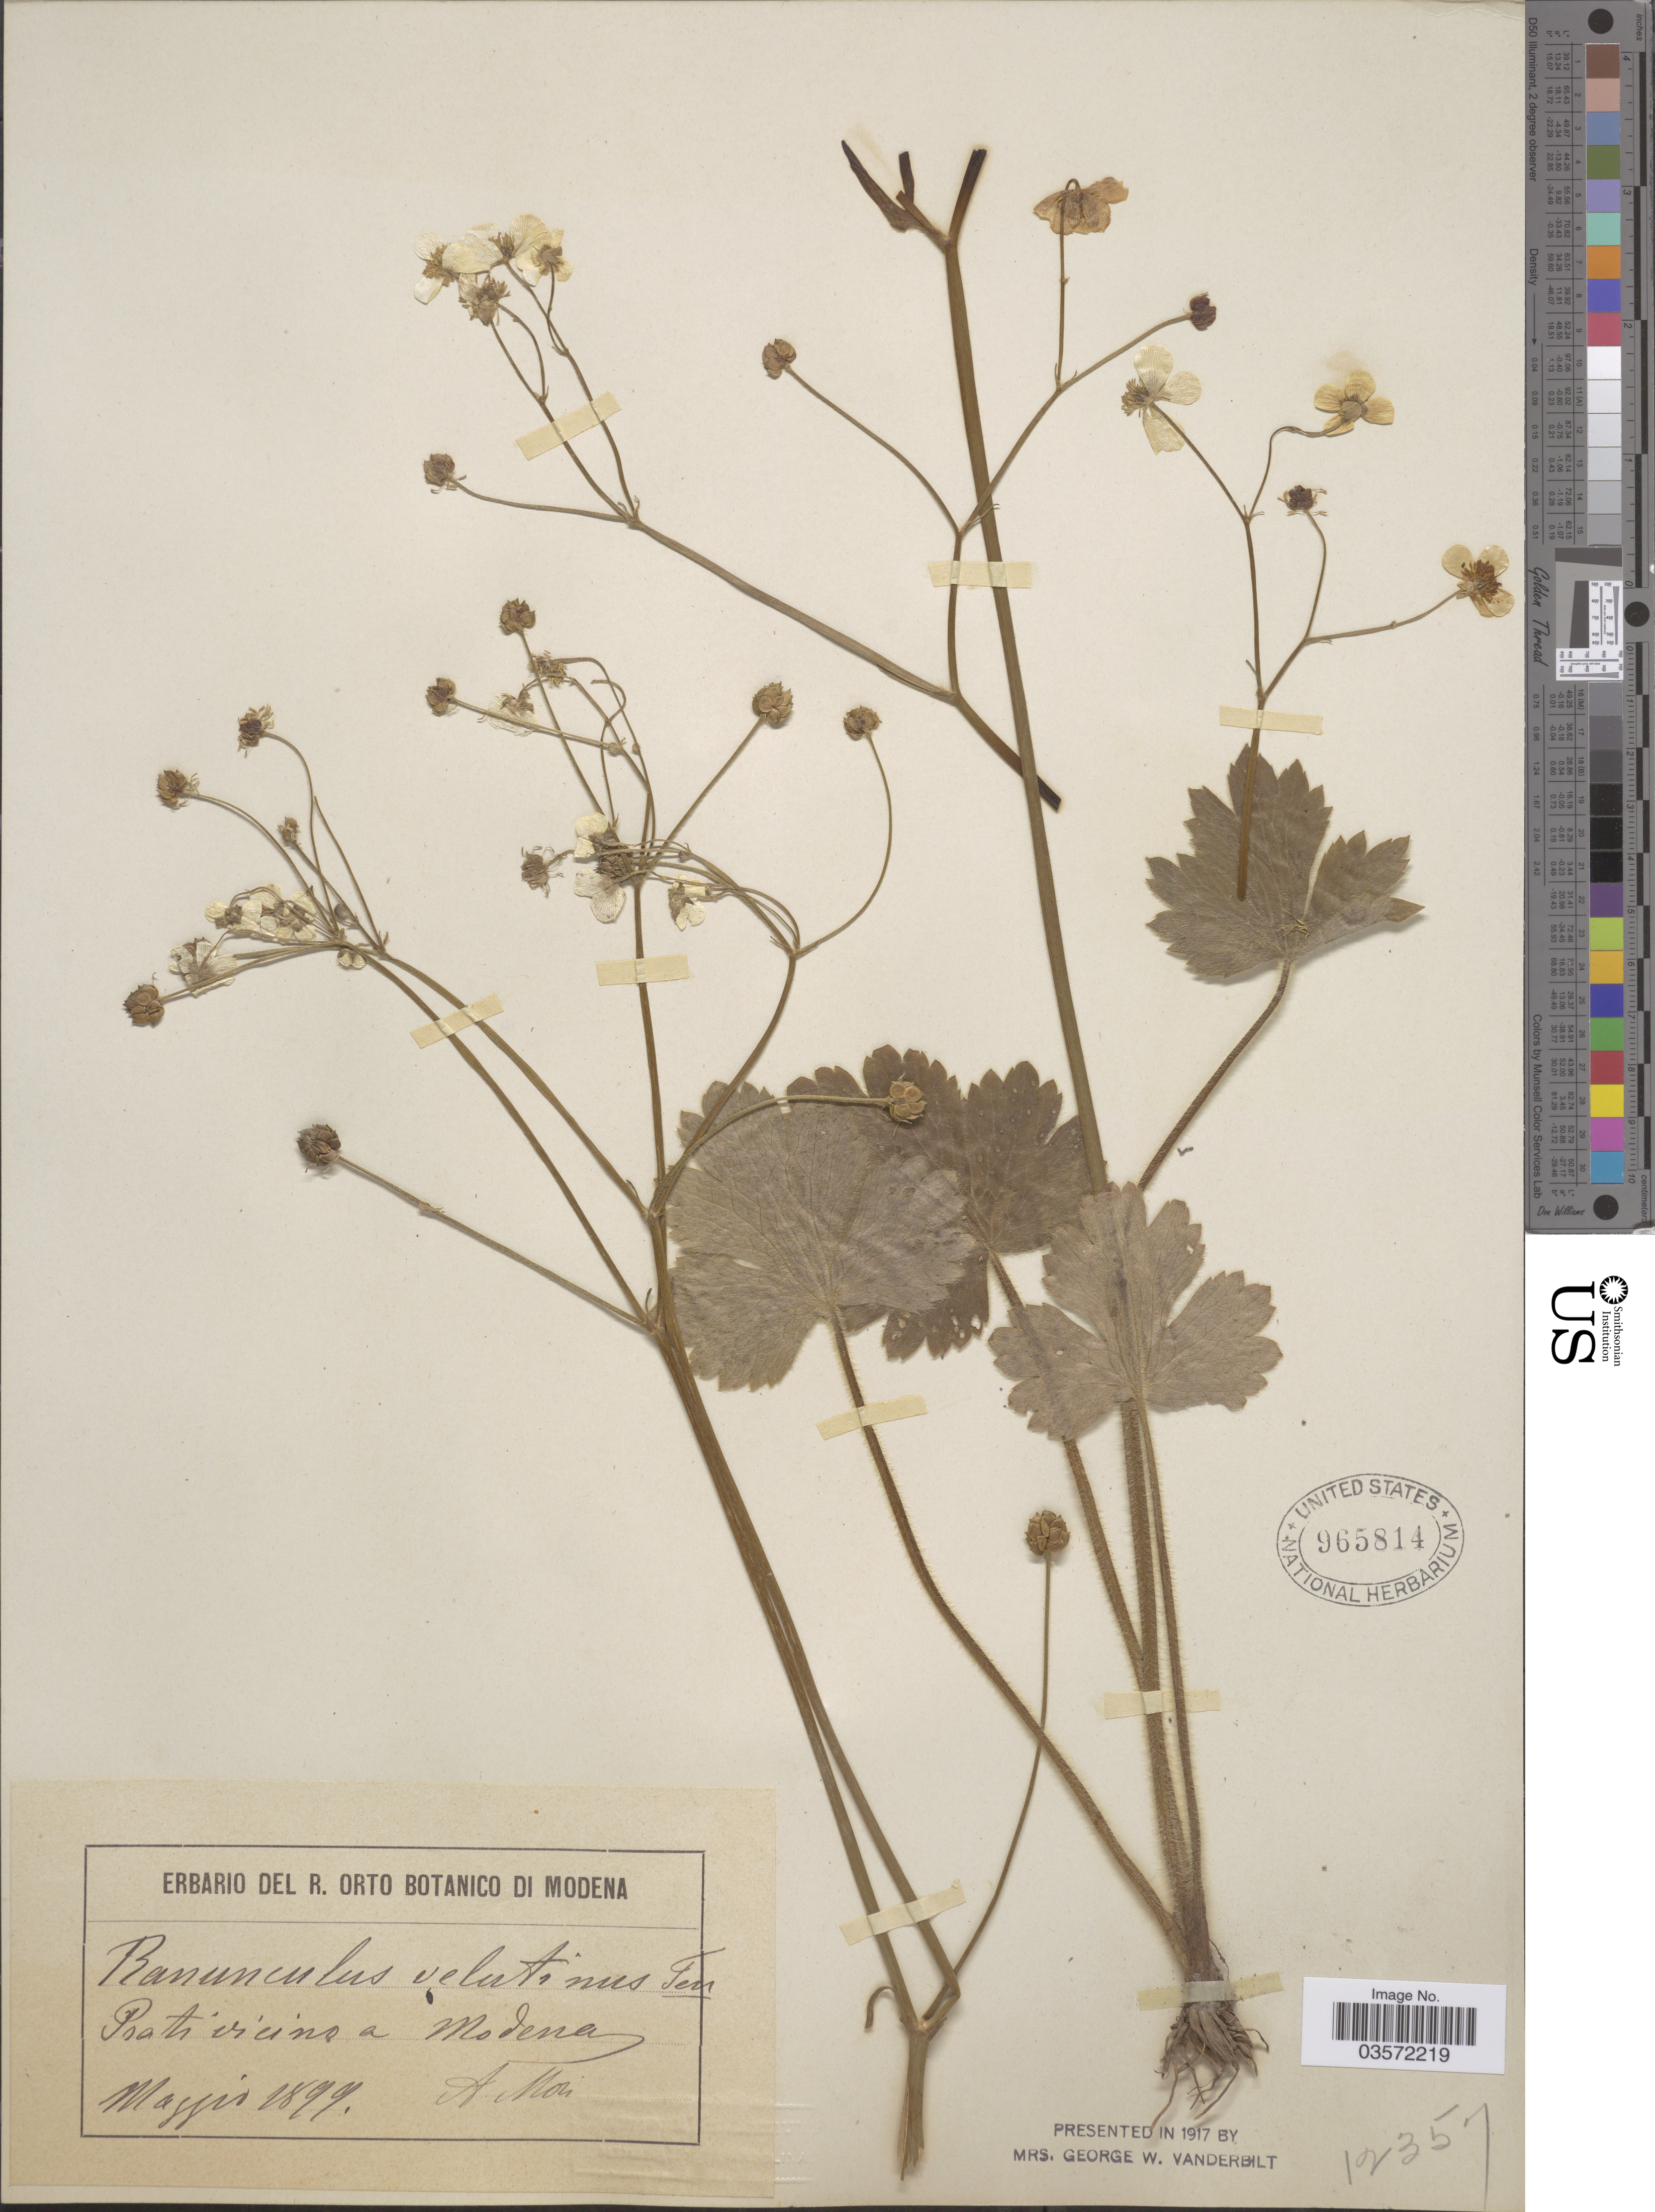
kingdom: Plantae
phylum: Tracheophyta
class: Magnoliopsida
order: Ranunculales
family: Ranunculaceae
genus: Ranunculus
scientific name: Ranunculus velutinus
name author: Ten.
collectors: A. Mori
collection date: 1899-05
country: Italy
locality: Prati vicino a Modena.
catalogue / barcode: US 965814